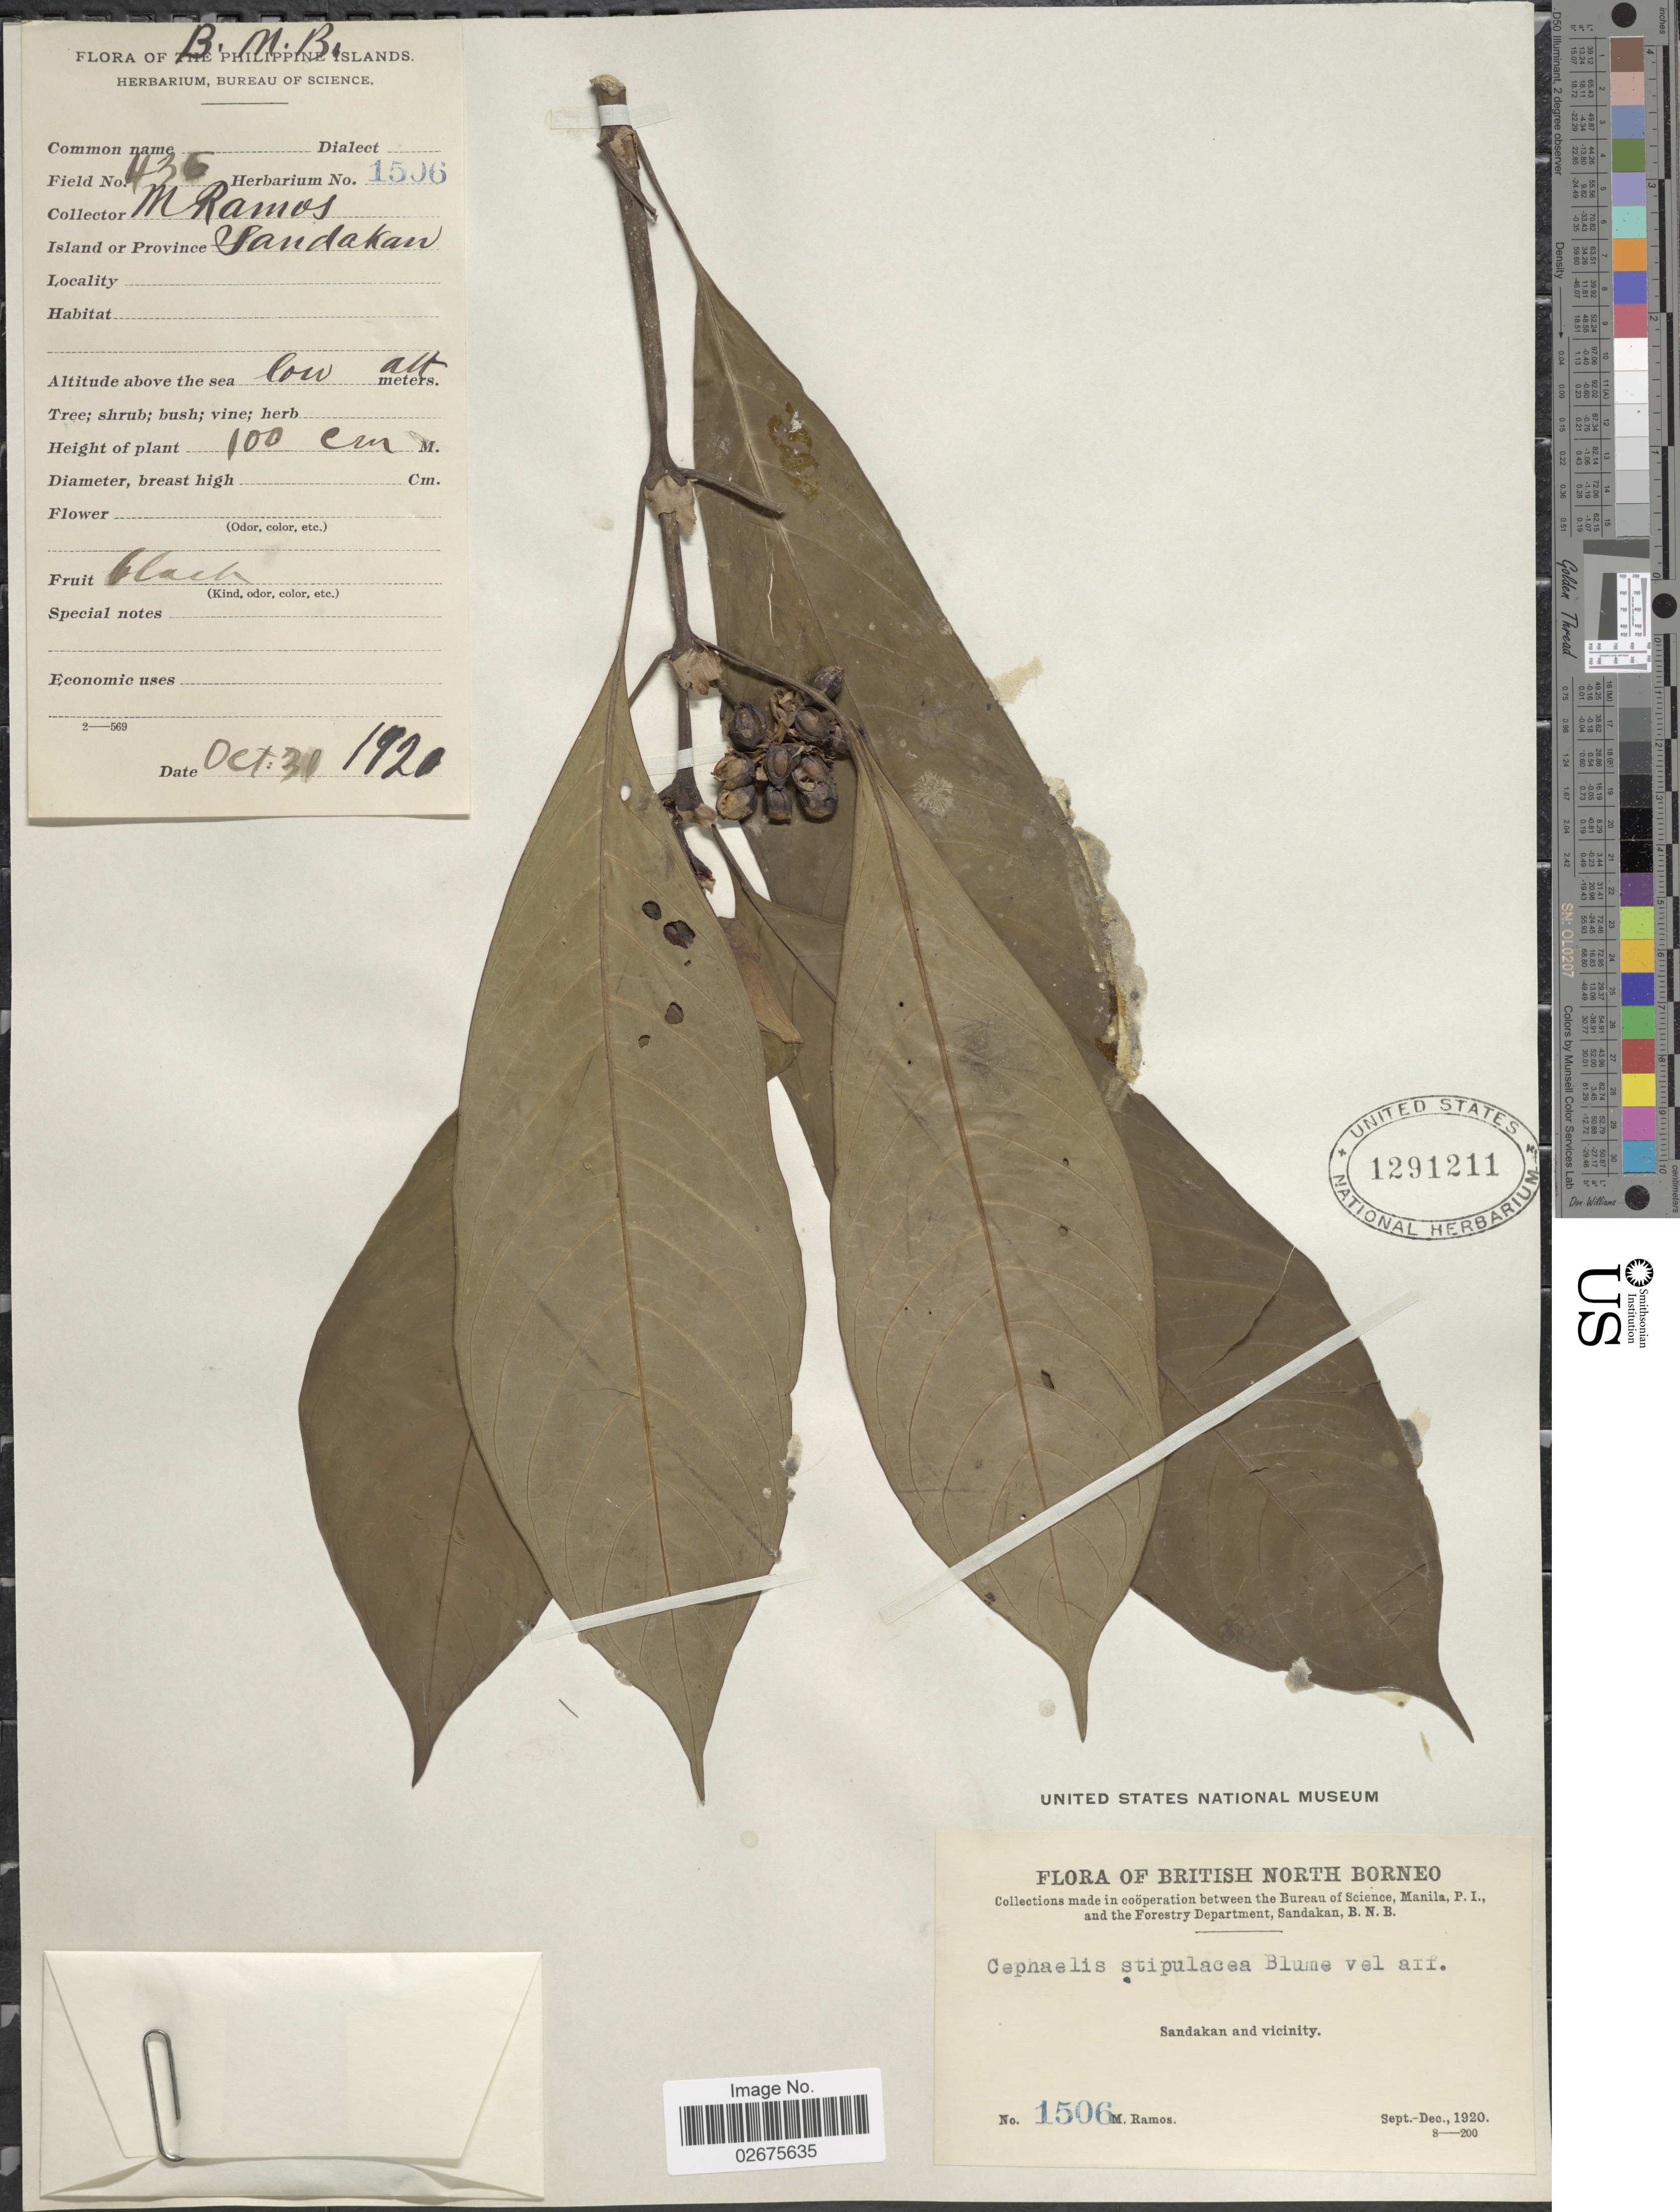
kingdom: Plantae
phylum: Tracheophyta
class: Magnoliopsida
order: Gentianales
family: Rubiaceae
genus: Uragoga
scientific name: Uragoga stipulacea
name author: (Blume) K. Schum.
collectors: M. Ramos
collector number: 1506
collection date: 1920-10-30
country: Malaysia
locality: British North Borneo, Sandakan and vicinity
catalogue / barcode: US 1291211